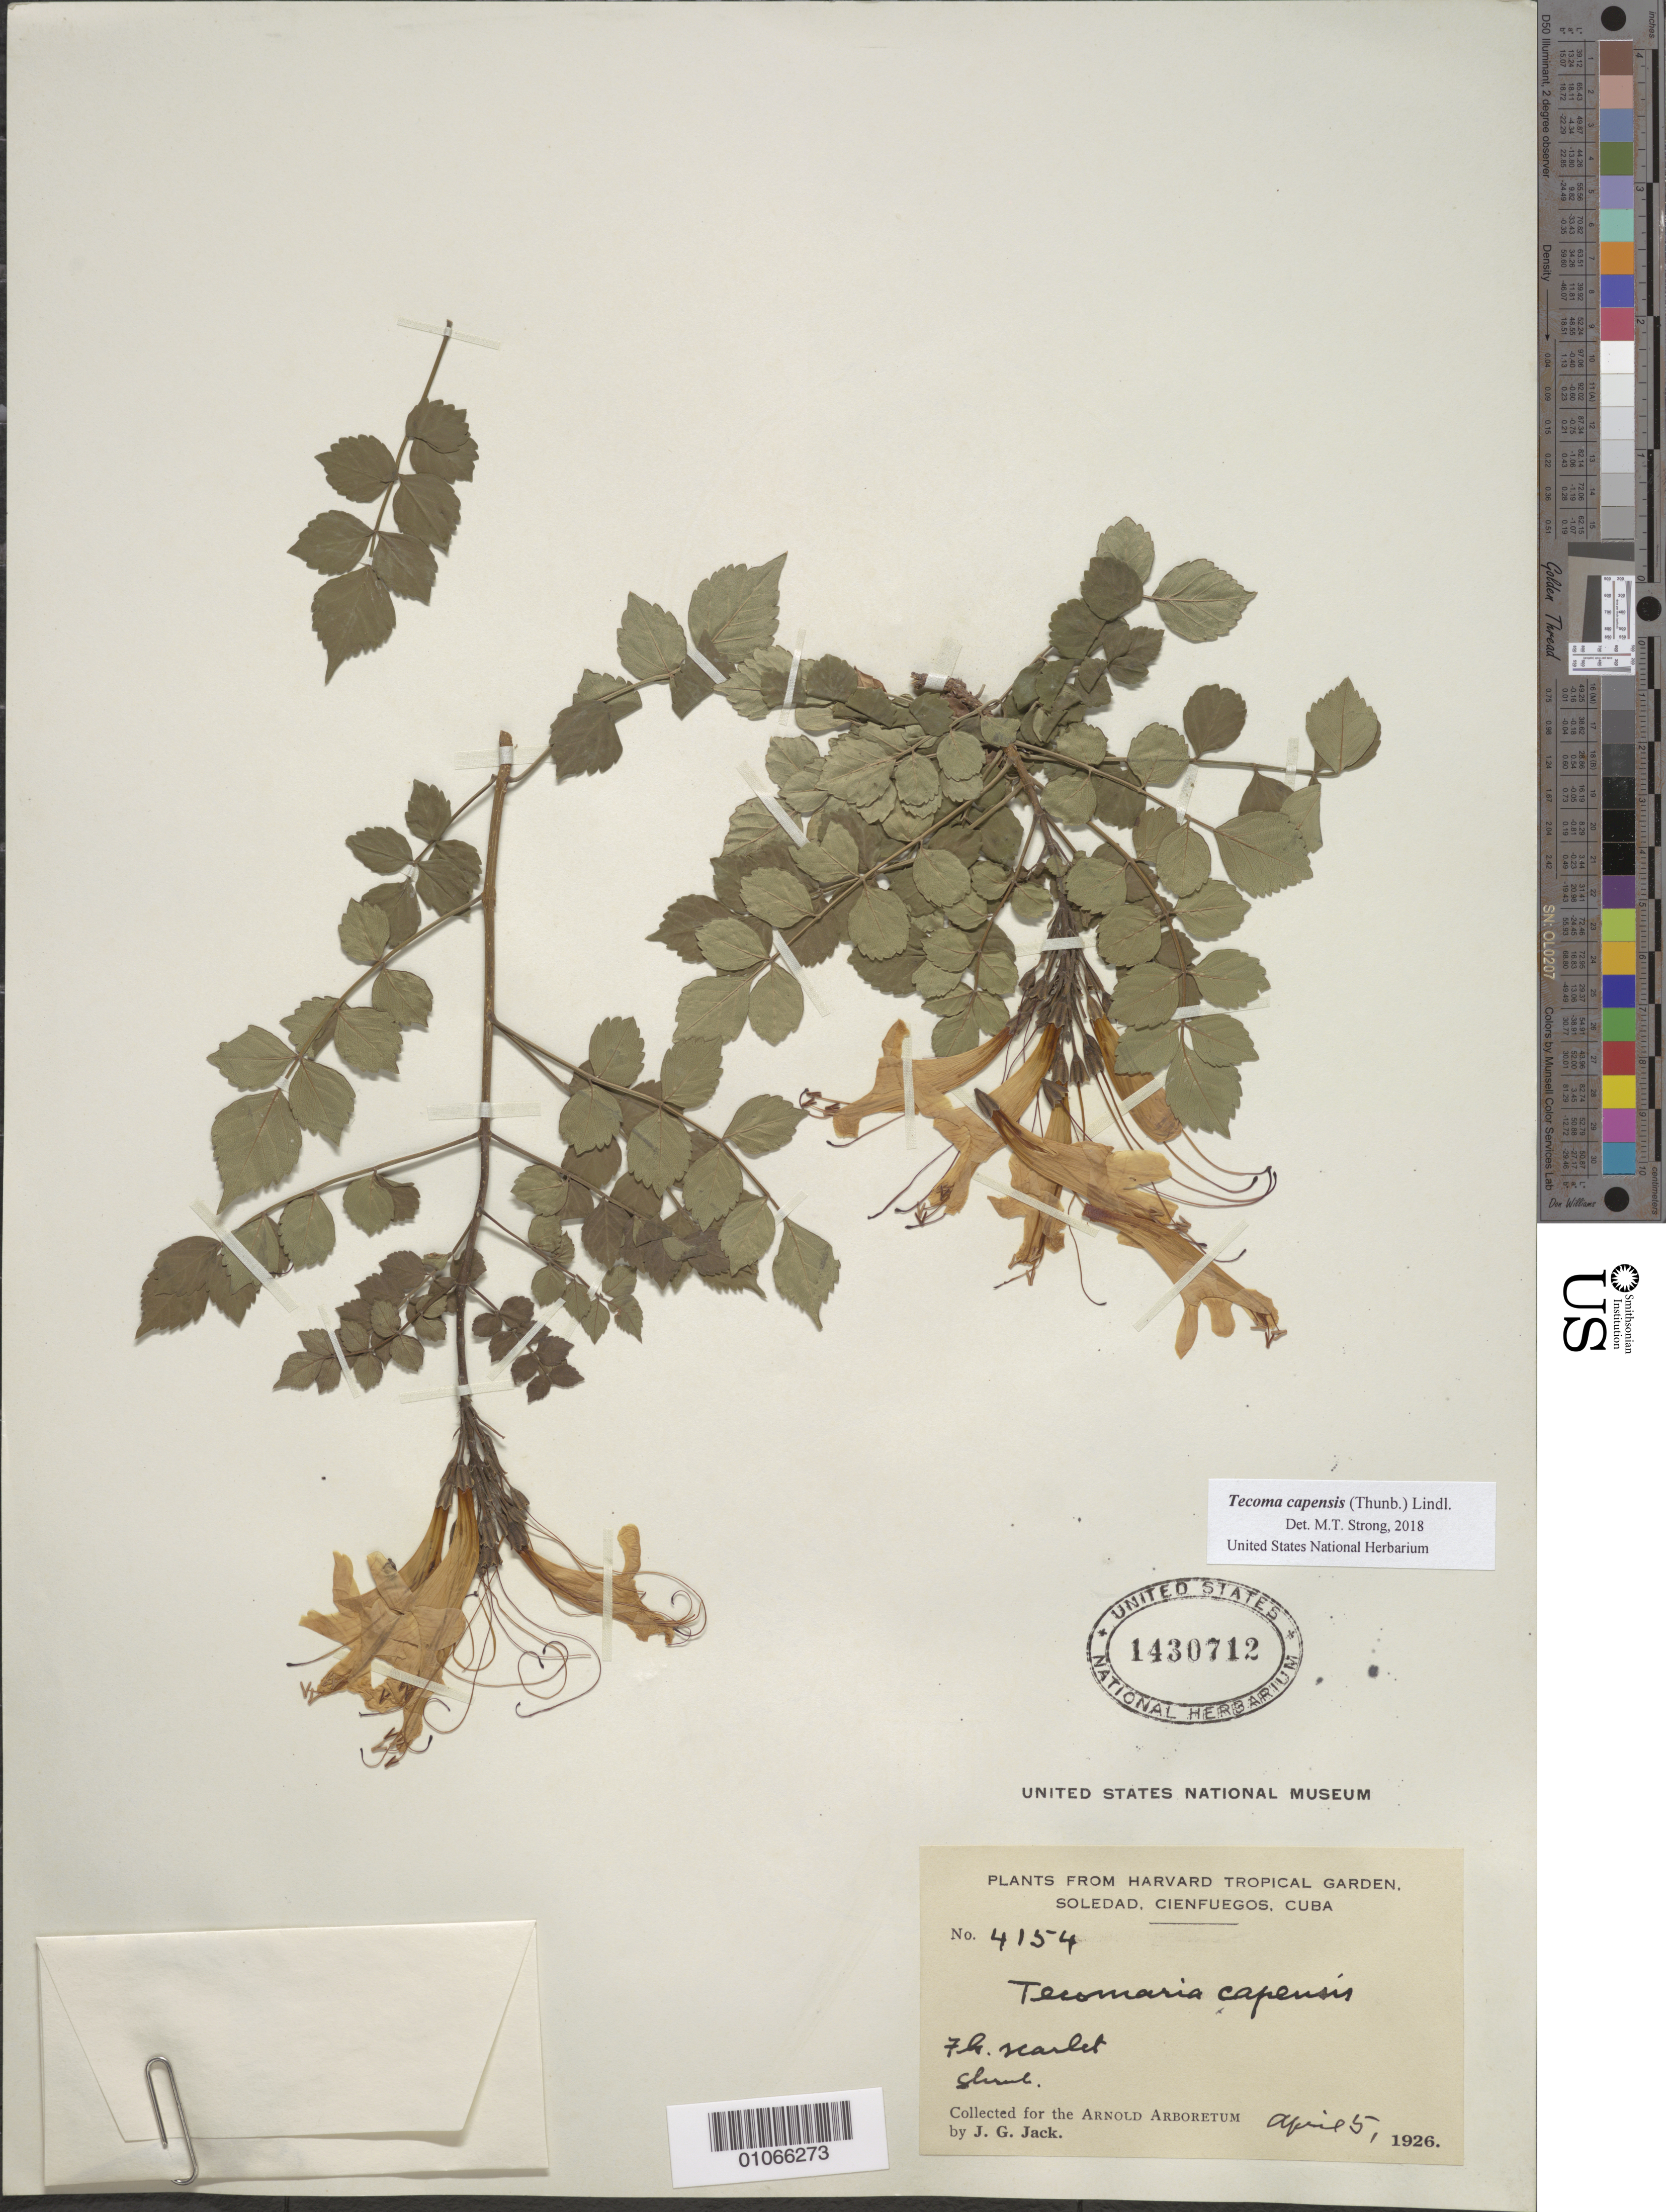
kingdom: Plantae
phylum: Tracheophyta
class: Magnoliopsida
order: Lamiales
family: Bignoniaceae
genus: Tecoma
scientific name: Tecoma capensis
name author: (Thunb.) Lindl.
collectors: J. G. Jack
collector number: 4154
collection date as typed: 05 Apr 1926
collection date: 1926-04-05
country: Cuba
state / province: Cienfuegos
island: Cuba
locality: Soledad, Cienfuegos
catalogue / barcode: US 1430712